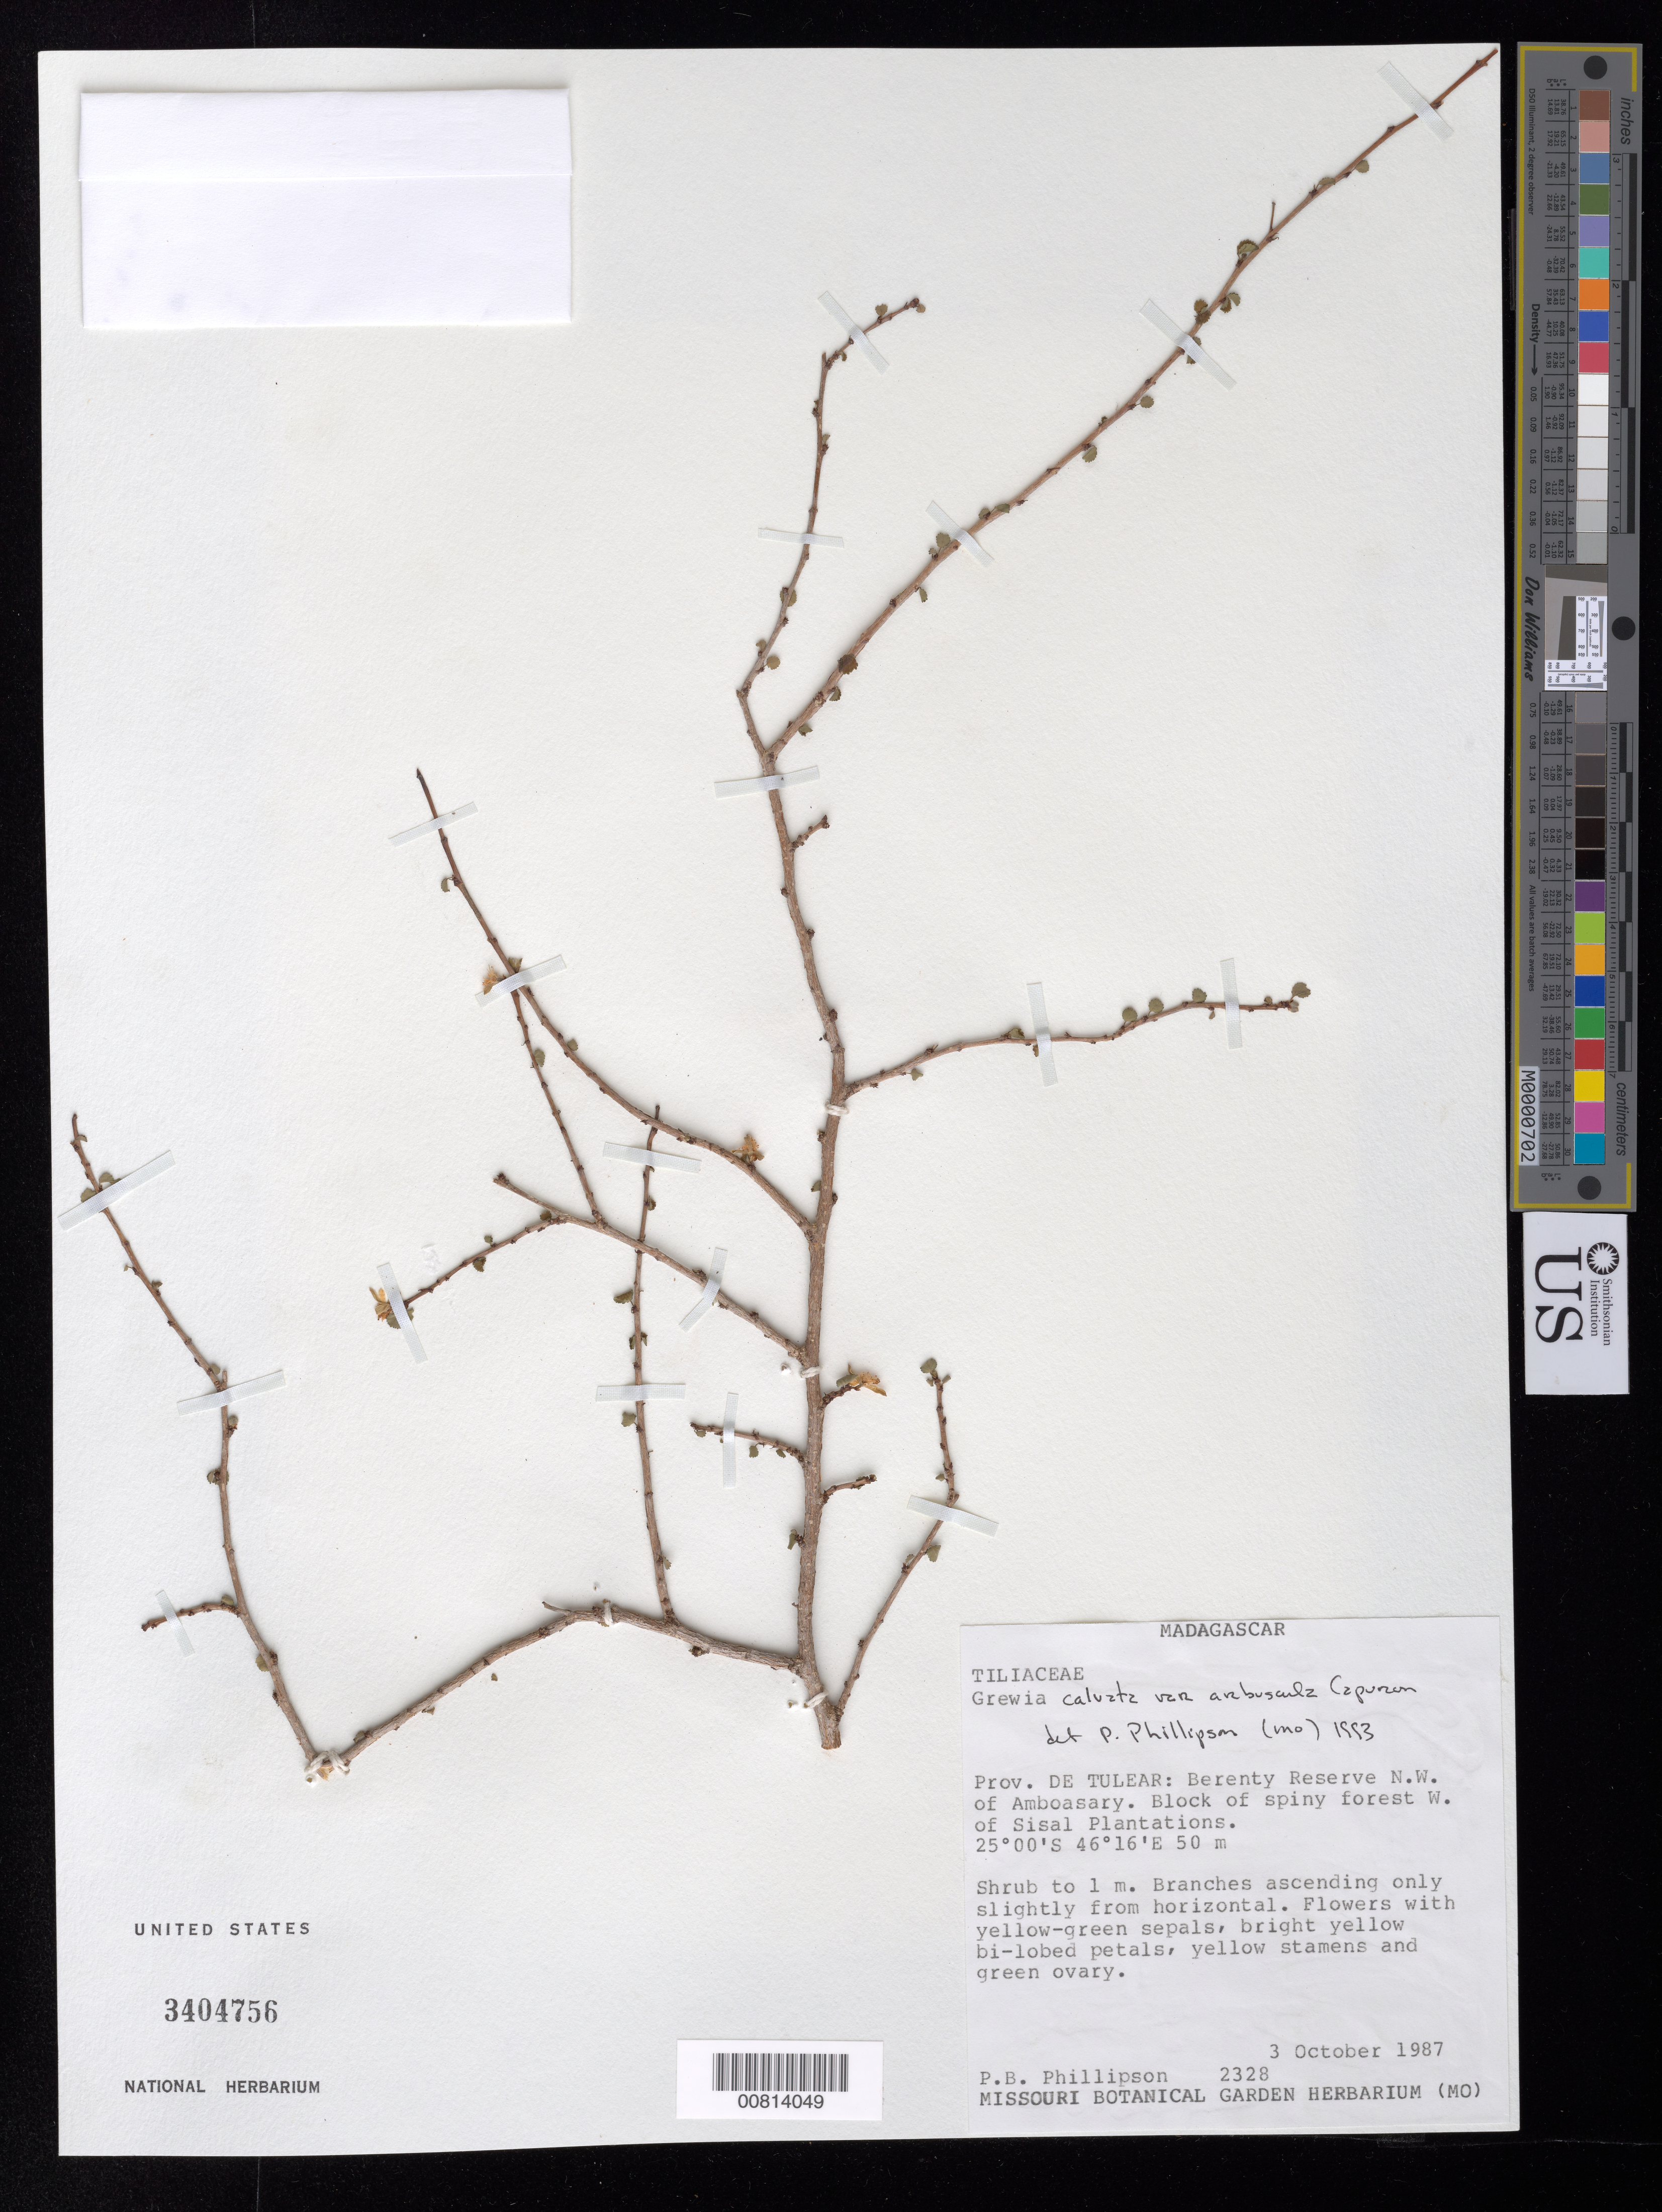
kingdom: Plantae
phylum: Tracheophyta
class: Magnoliopsida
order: Malvales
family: Malvaceae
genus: Grewia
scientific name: Grewia calvata var. arbuscula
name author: Capuron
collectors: P. B. Phillipson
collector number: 2328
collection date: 1987-10-03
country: Madagascar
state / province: Anosy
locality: Berenty reserve, N.W. of Amboasary.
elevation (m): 50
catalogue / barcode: US 3404756